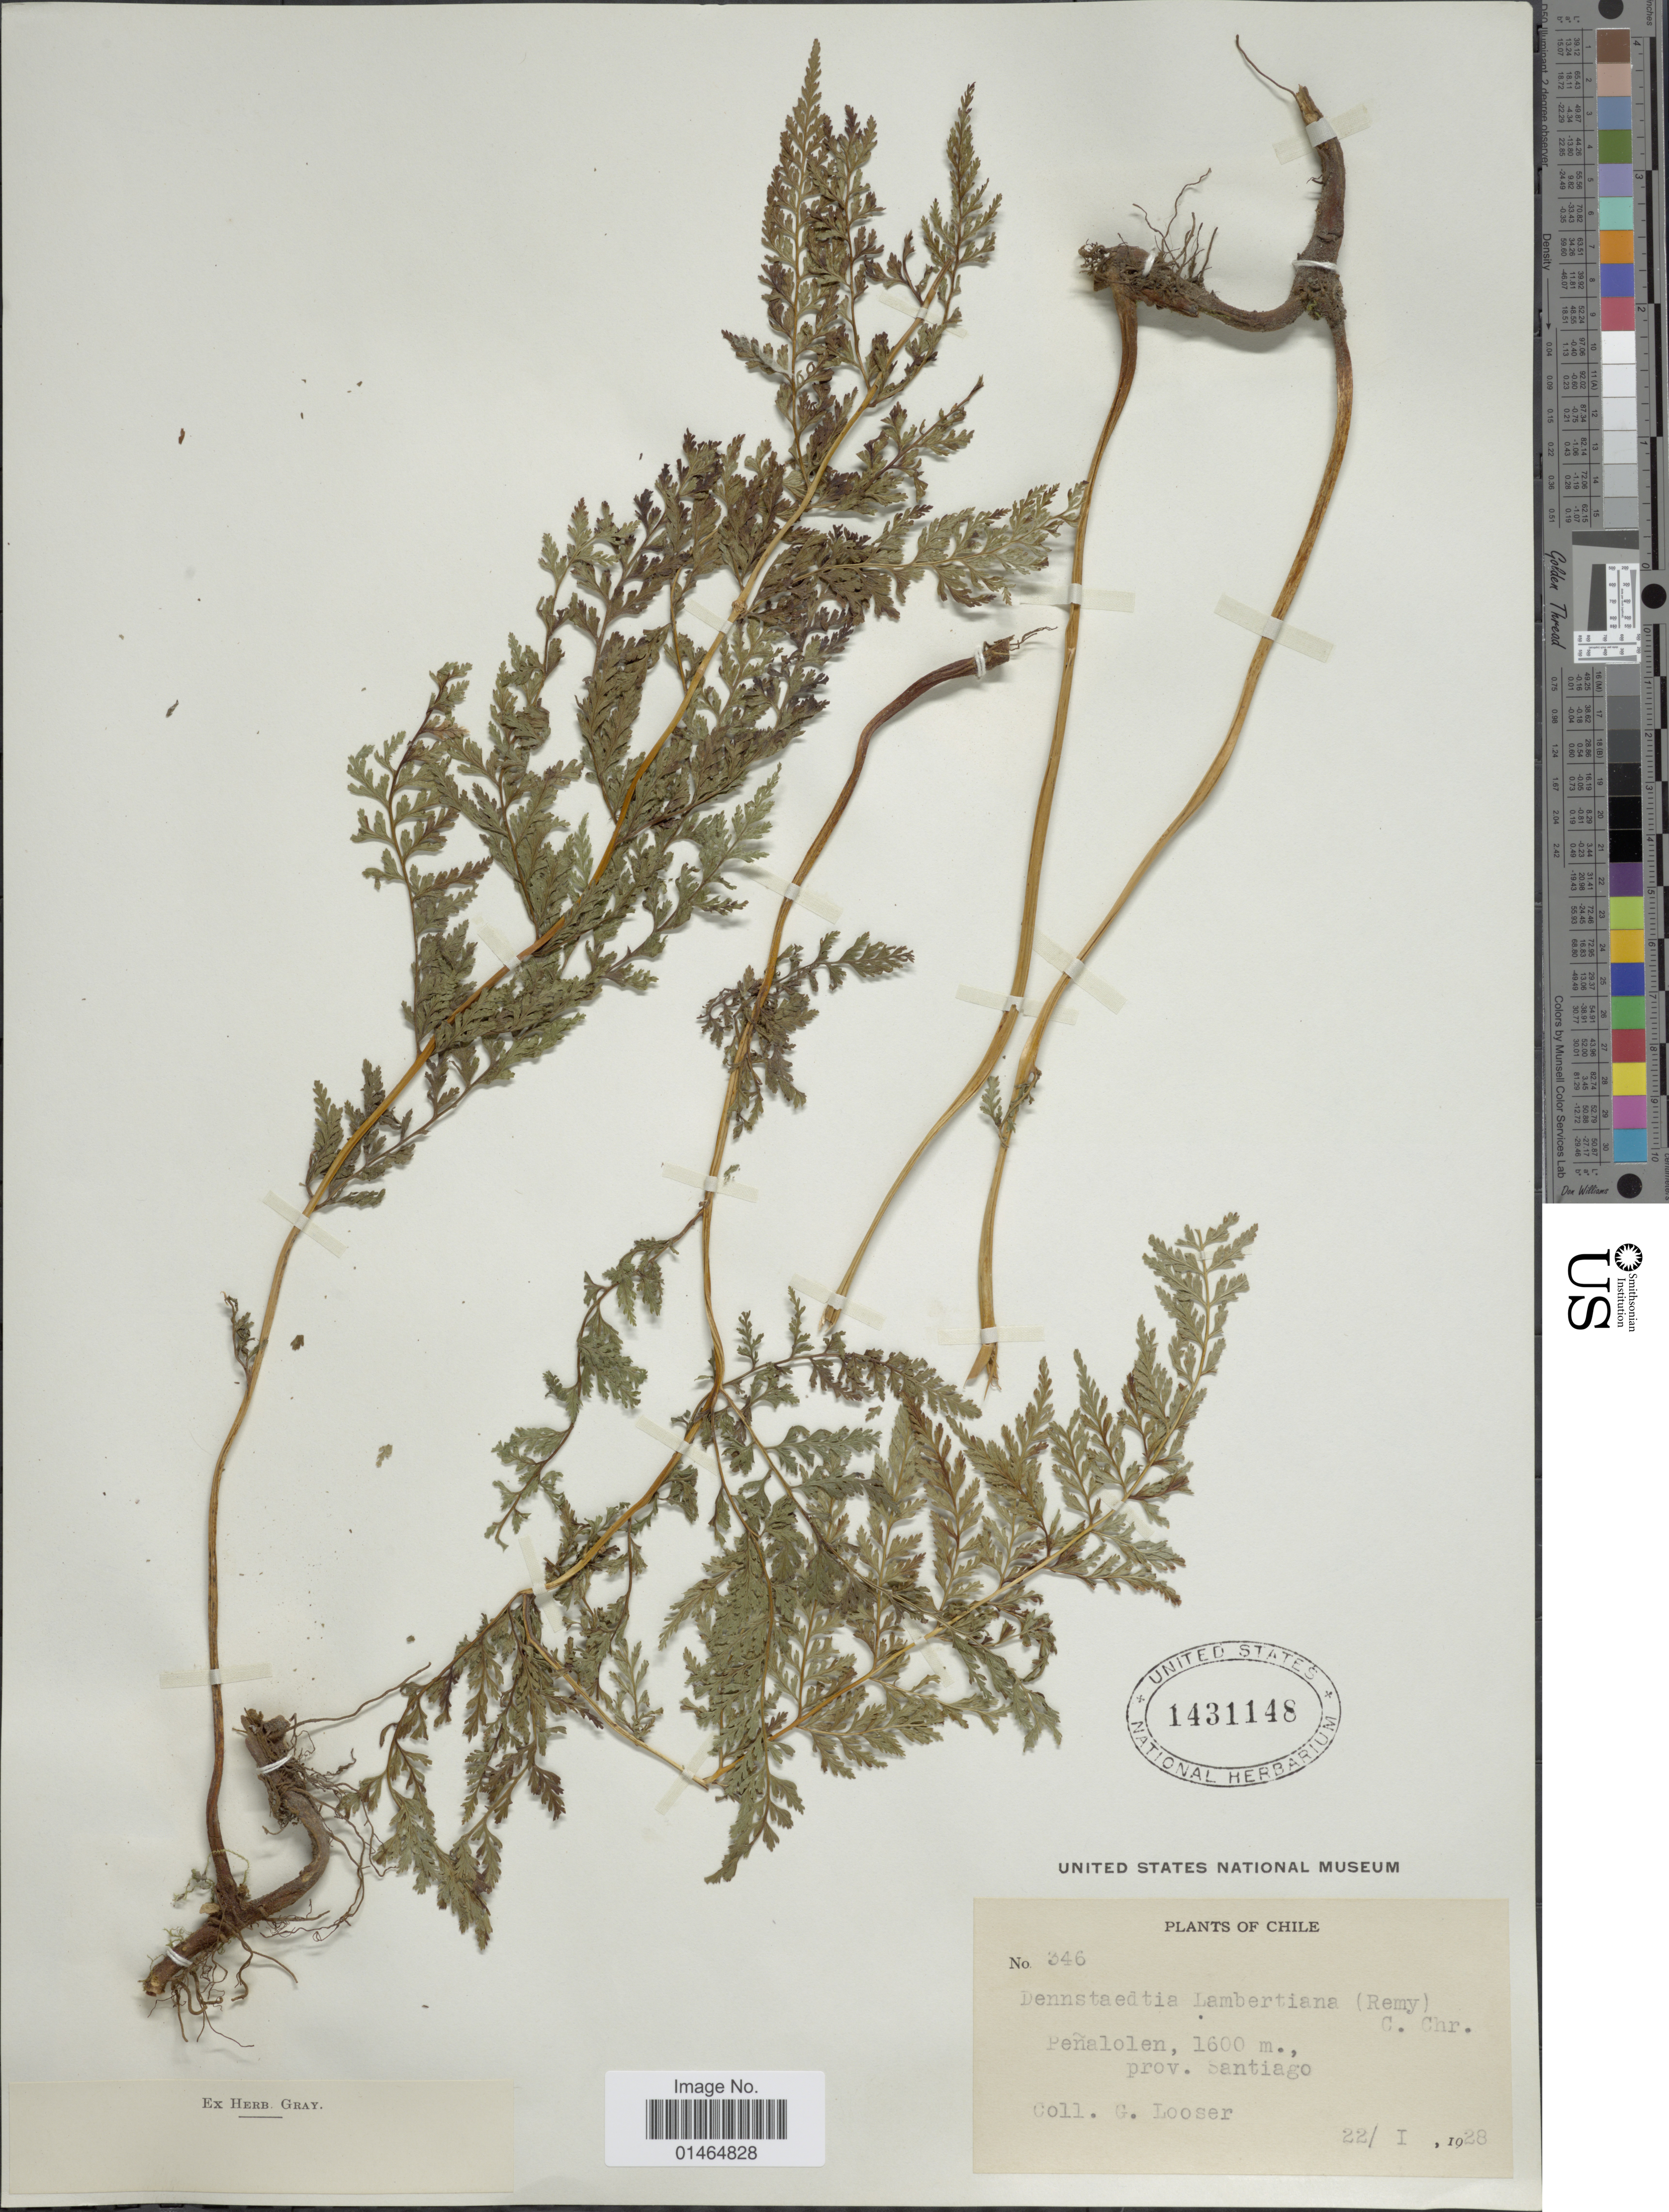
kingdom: Plantae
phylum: Tracheophyta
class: Polypodiopsida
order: Polypodiales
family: Dennstaedtiaceae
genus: Dennstaedtia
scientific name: Dennstaedtia glauca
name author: (Cav.) C. Chr.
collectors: G. Looser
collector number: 346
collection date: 1928-01-22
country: Chile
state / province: Región Metropolitana (RM)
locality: Peñalolen, prov. Santiago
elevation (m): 1600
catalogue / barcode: US 1431148